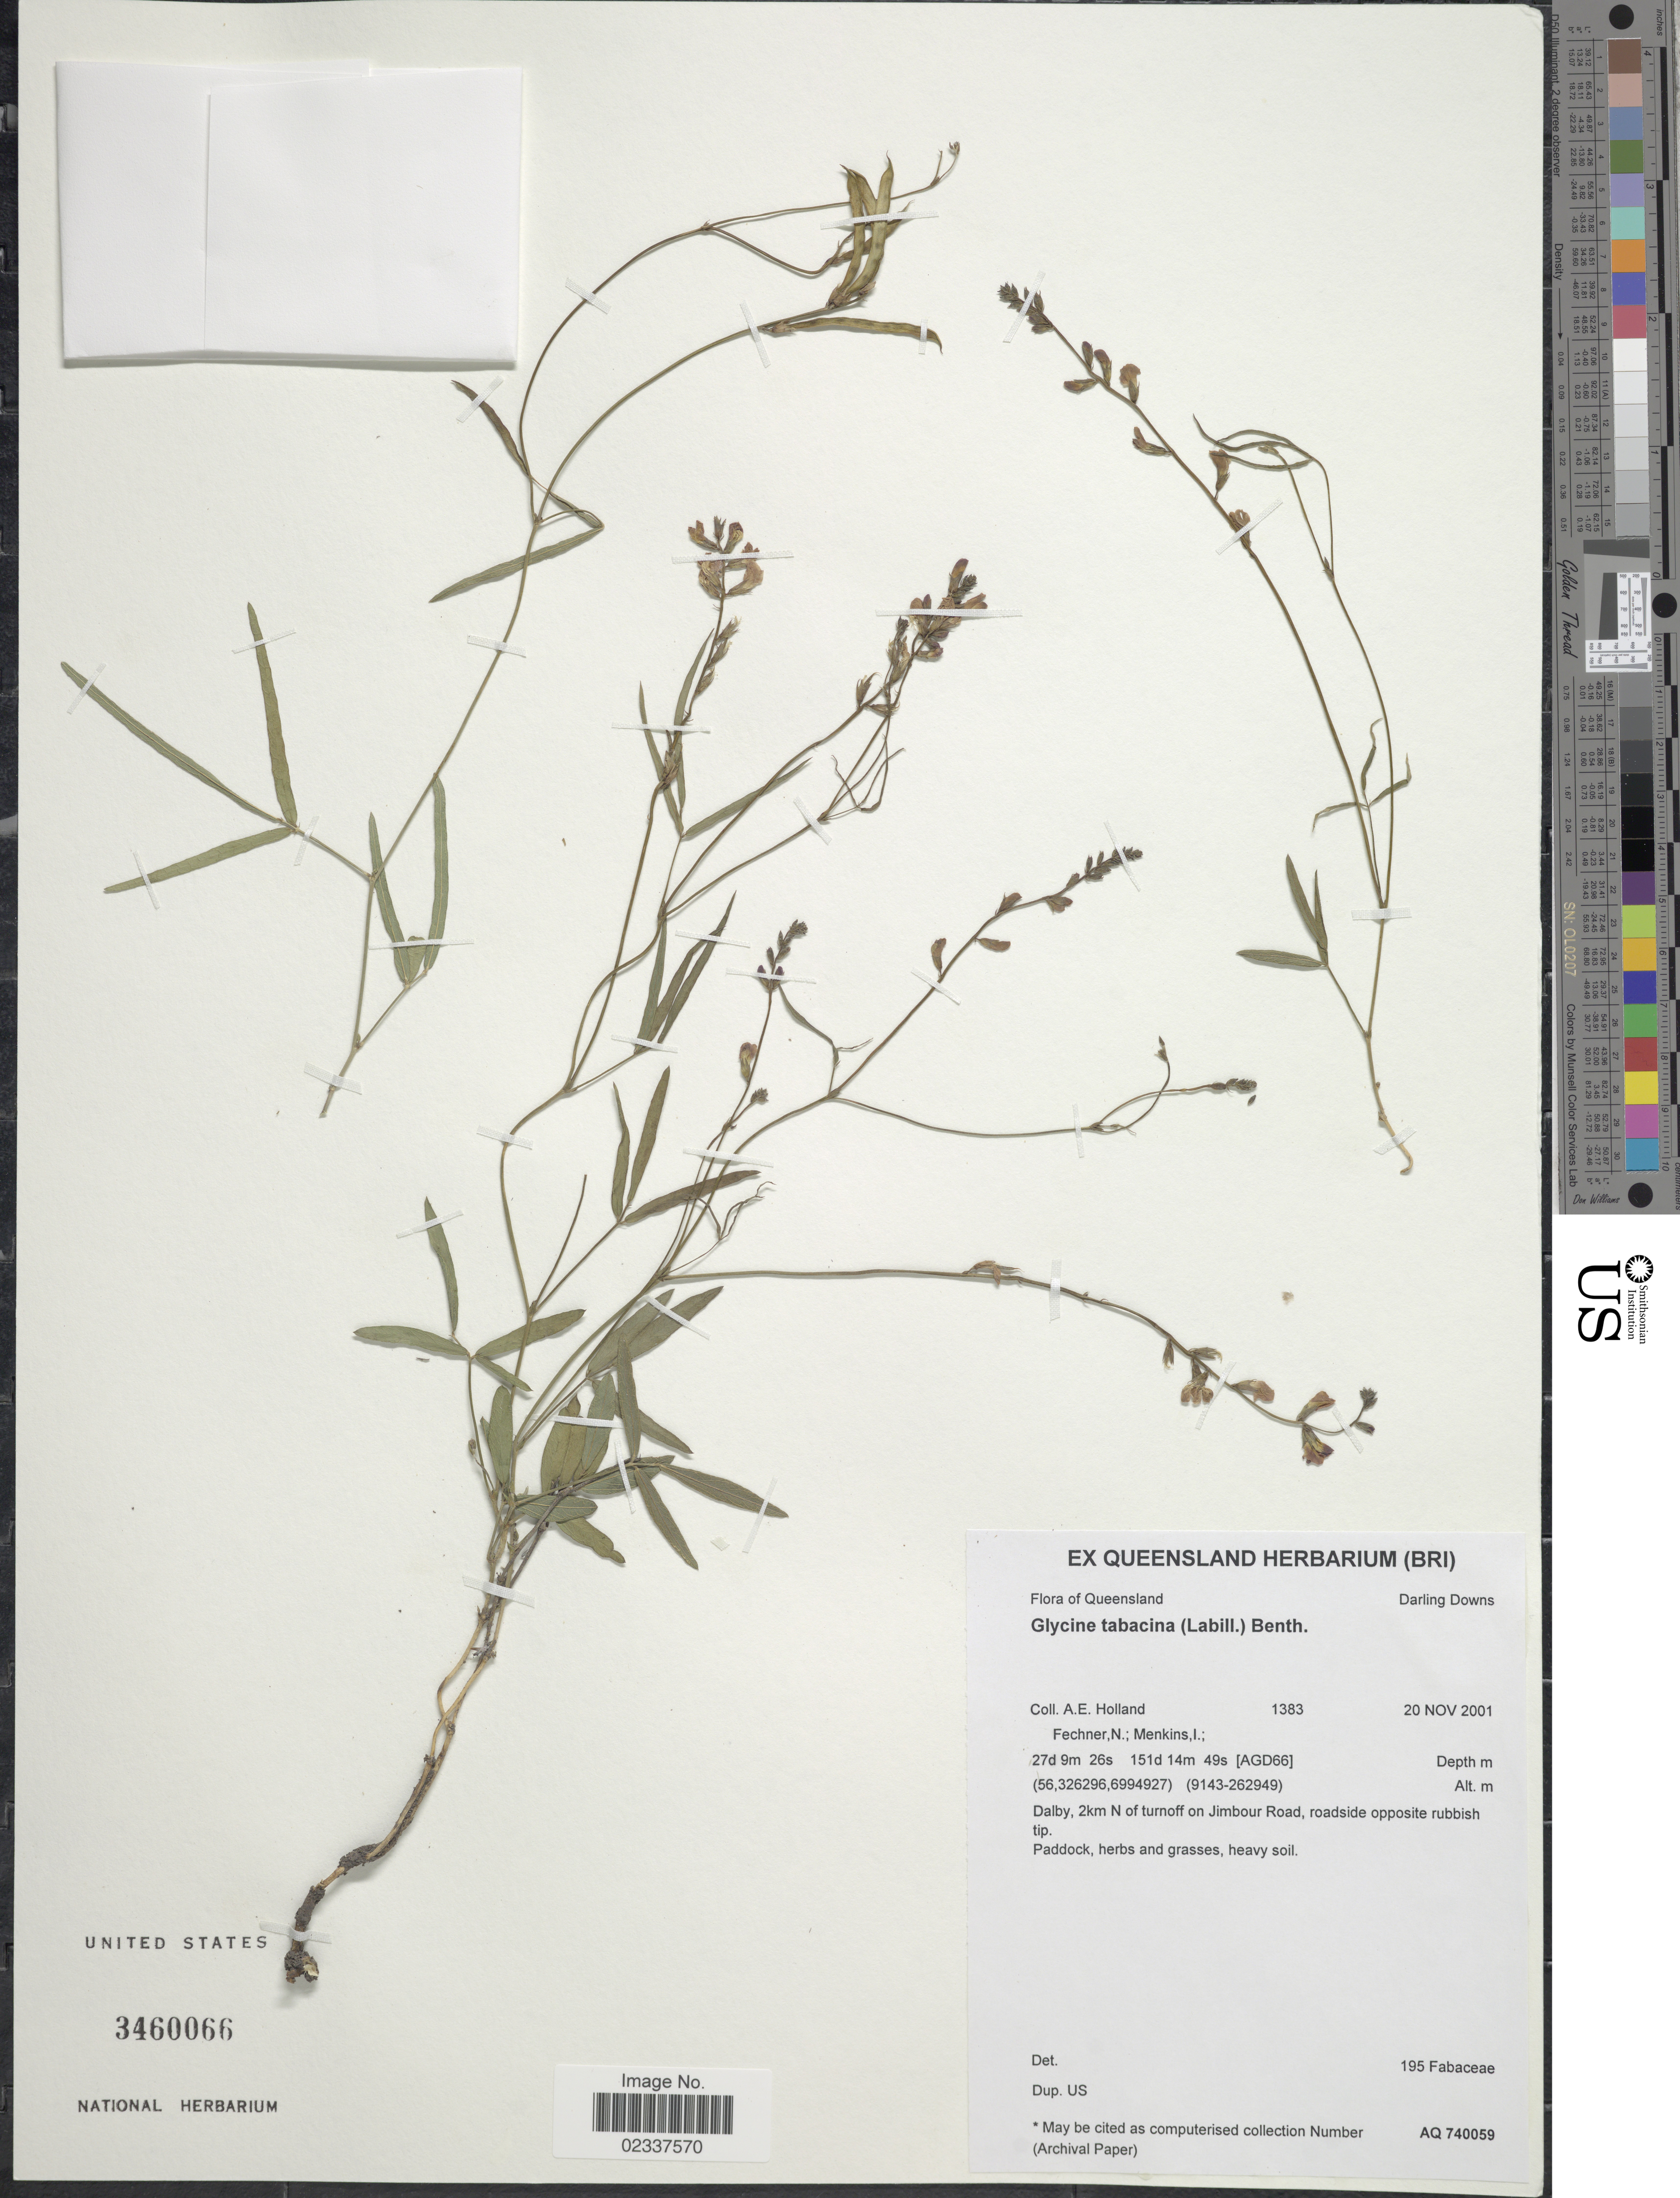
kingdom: Plantae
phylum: Tracheophyta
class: Magnoliopsida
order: Fabales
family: Fabaceae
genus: Glycine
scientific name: Glycine tabacina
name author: (Labill.) Benth.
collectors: A. Holland, N. Fechner & I. Menkins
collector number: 1383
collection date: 2001-11-20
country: Australia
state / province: Queensland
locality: Darling Downs, Dalby, 2 km N of turnoff Jimbour Road, (AGD66)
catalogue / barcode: US 3460066